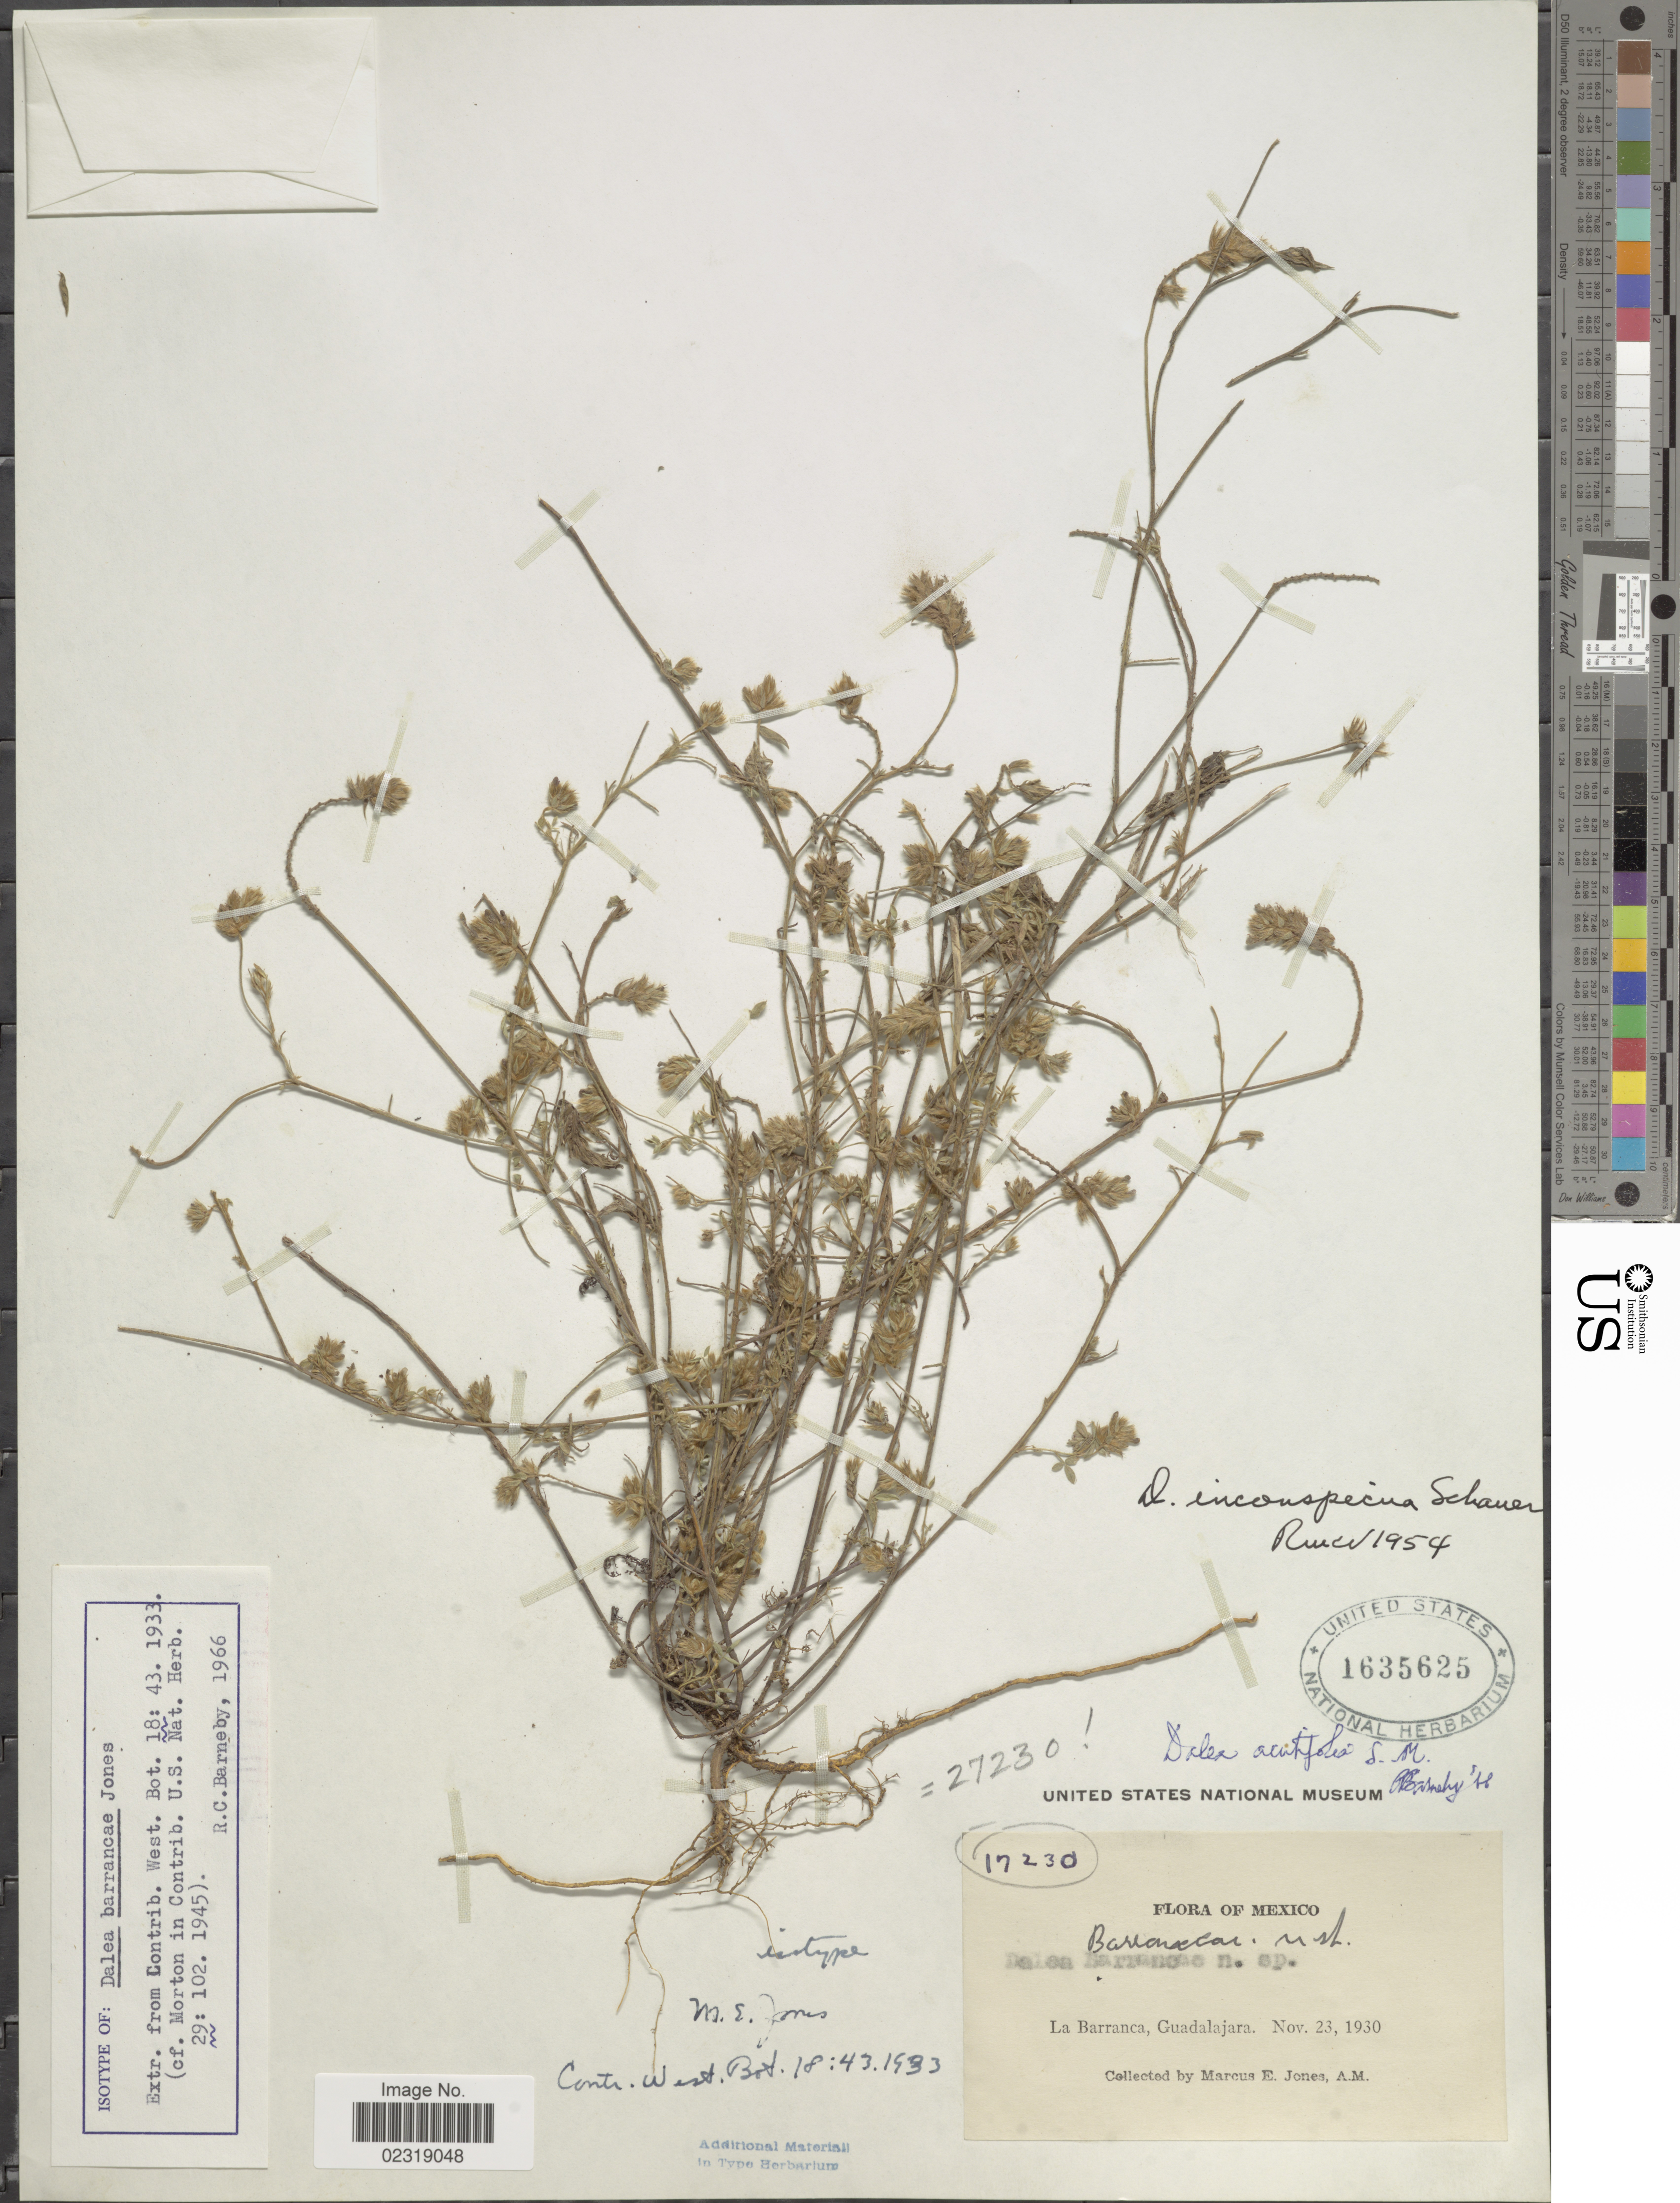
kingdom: Plantae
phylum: Tracheophyta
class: Magnoliopsida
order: Fabales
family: Fabaceae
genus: Dalea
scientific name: Dalea cliffortiana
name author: Willd.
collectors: M. E. Jones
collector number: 17230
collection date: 1930-11-23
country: Mexico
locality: Mexico, la Barranca, Guadalajara.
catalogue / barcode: US 1635625